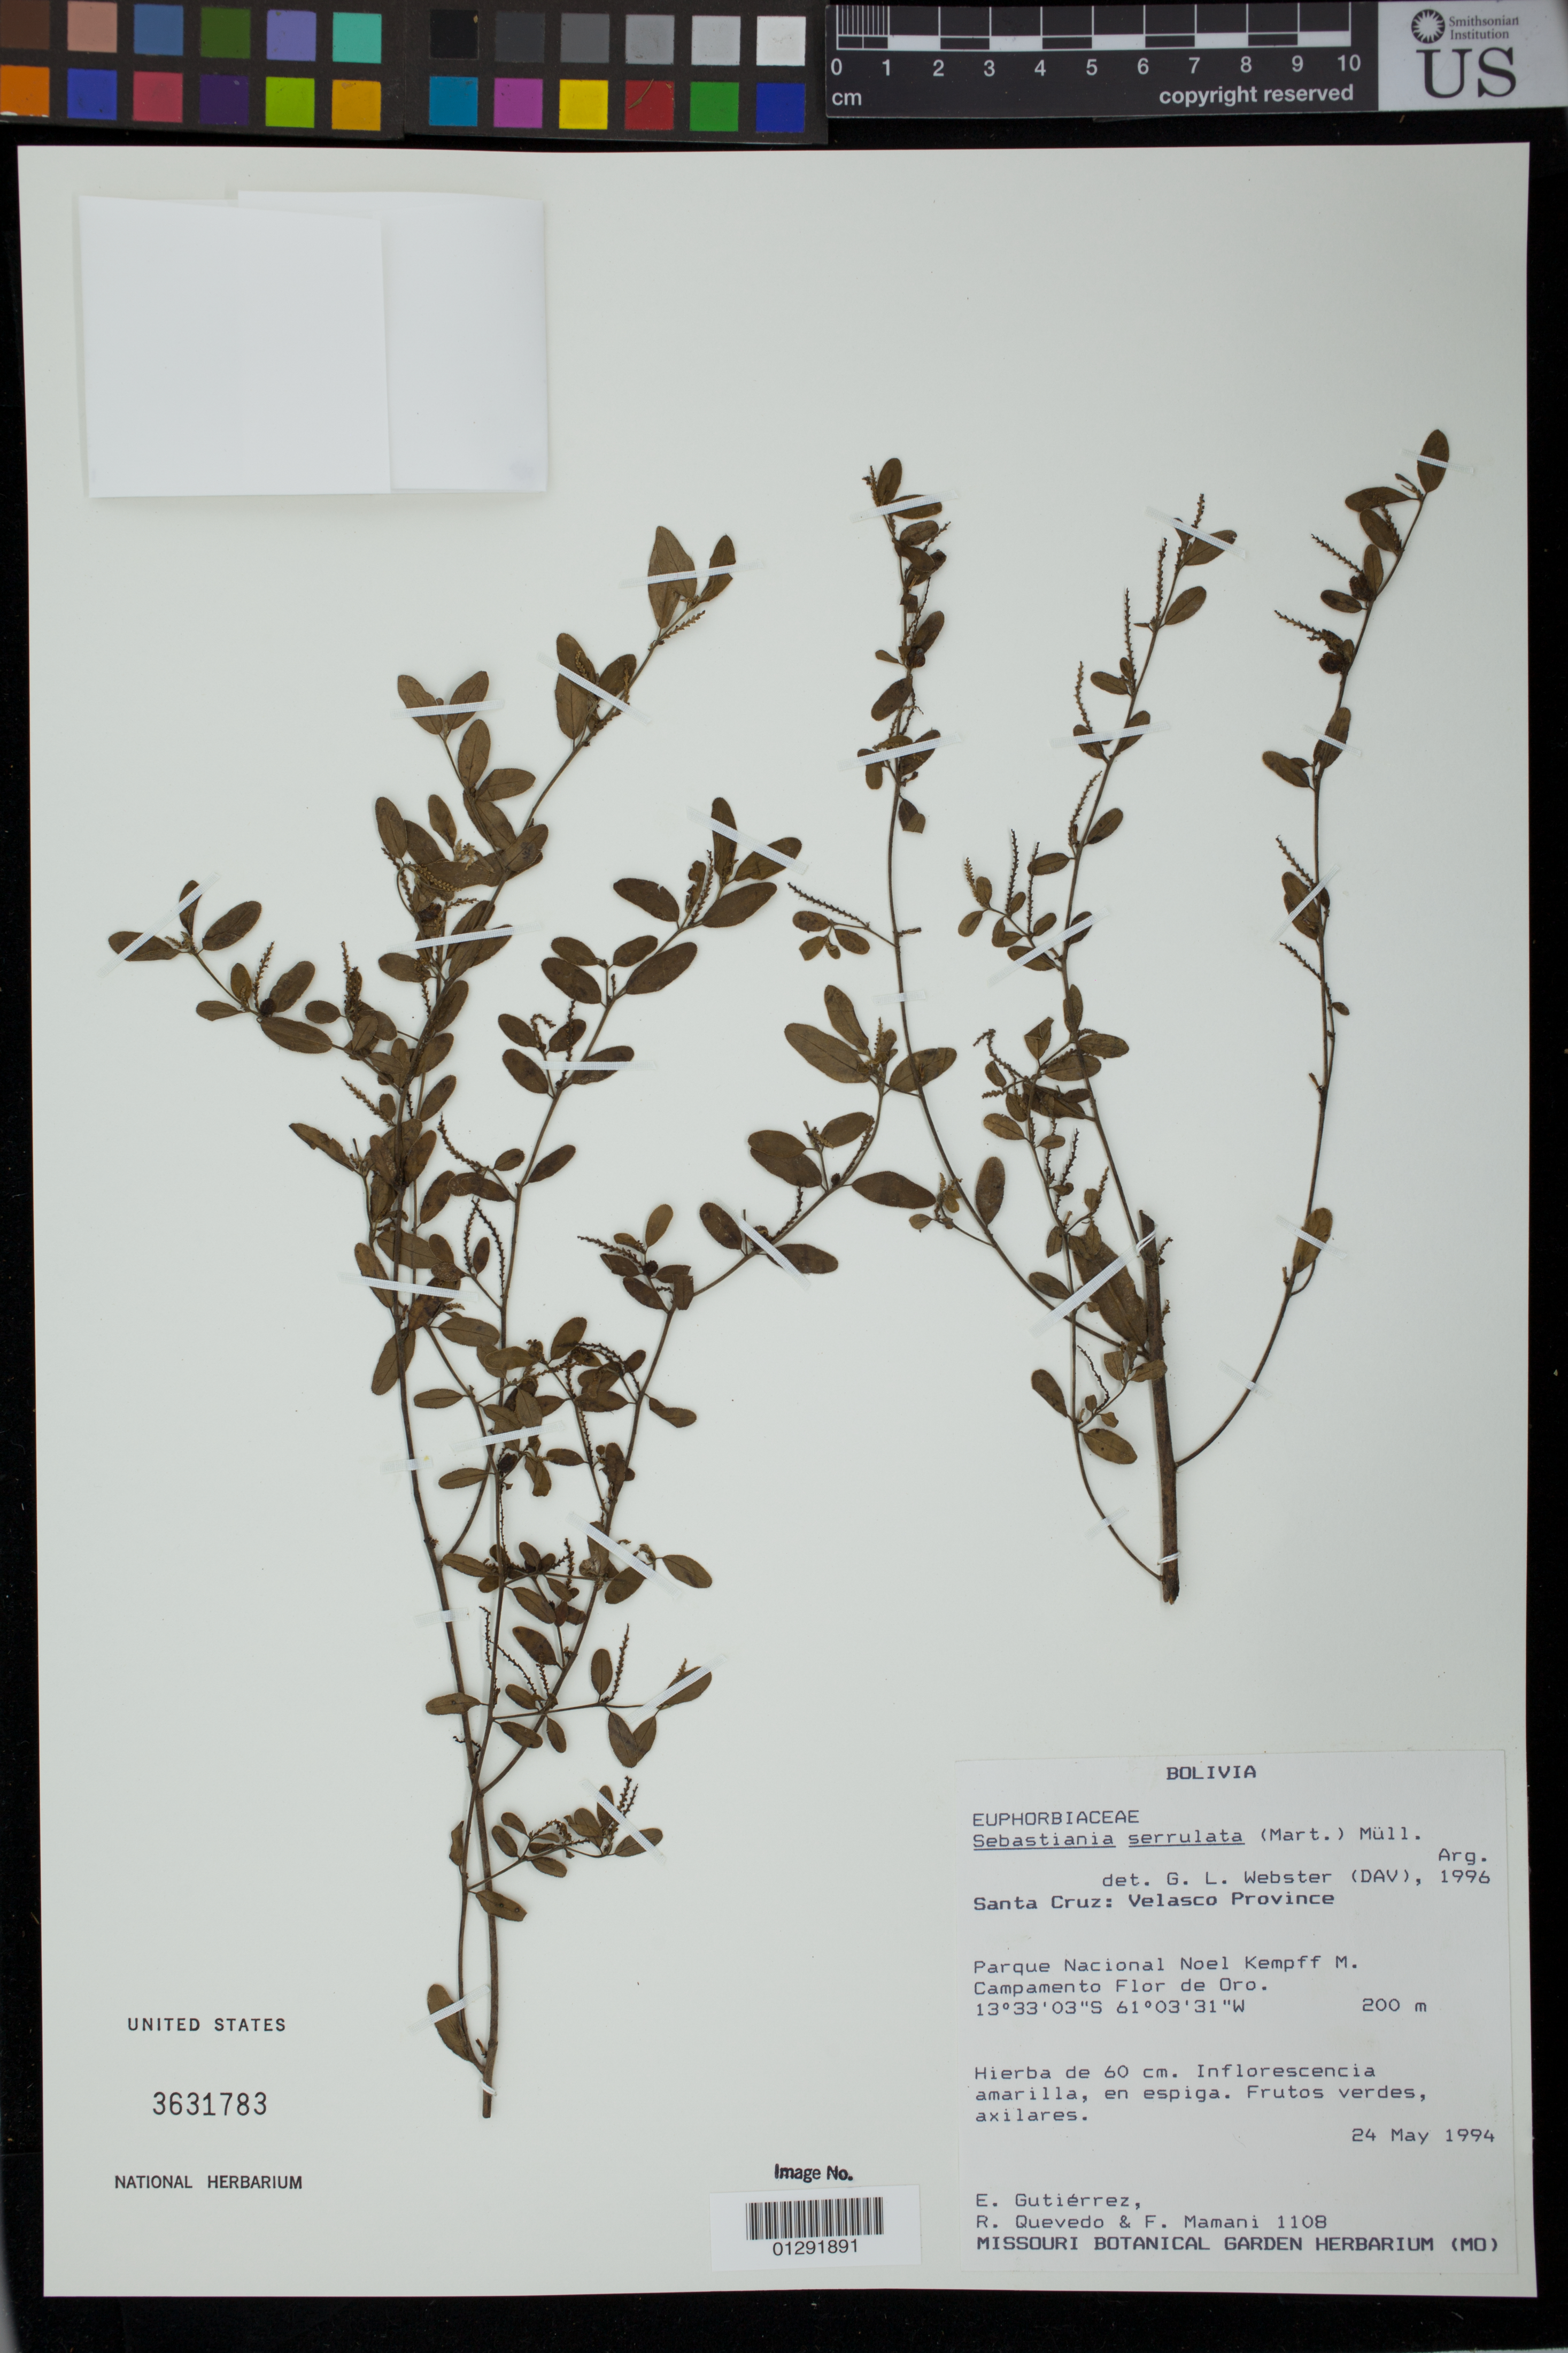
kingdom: Plantae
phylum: Tracheophyta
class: Magnoliopsida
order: Malpighiales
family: Euphorbiaceae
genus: Sebastiania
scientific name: Sebastiania serrulata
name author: (Mart.) Müll. Arg.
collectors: E. Gutiérrez, R. Quevedo & F. Mamani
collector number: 1108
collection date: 1994-05-24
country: Bolivia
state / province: Santa Cruz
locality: Velasco Province. Parque Nacional Noel Kempff M. Campamento Flor de Oro.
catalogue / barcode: US 3631783